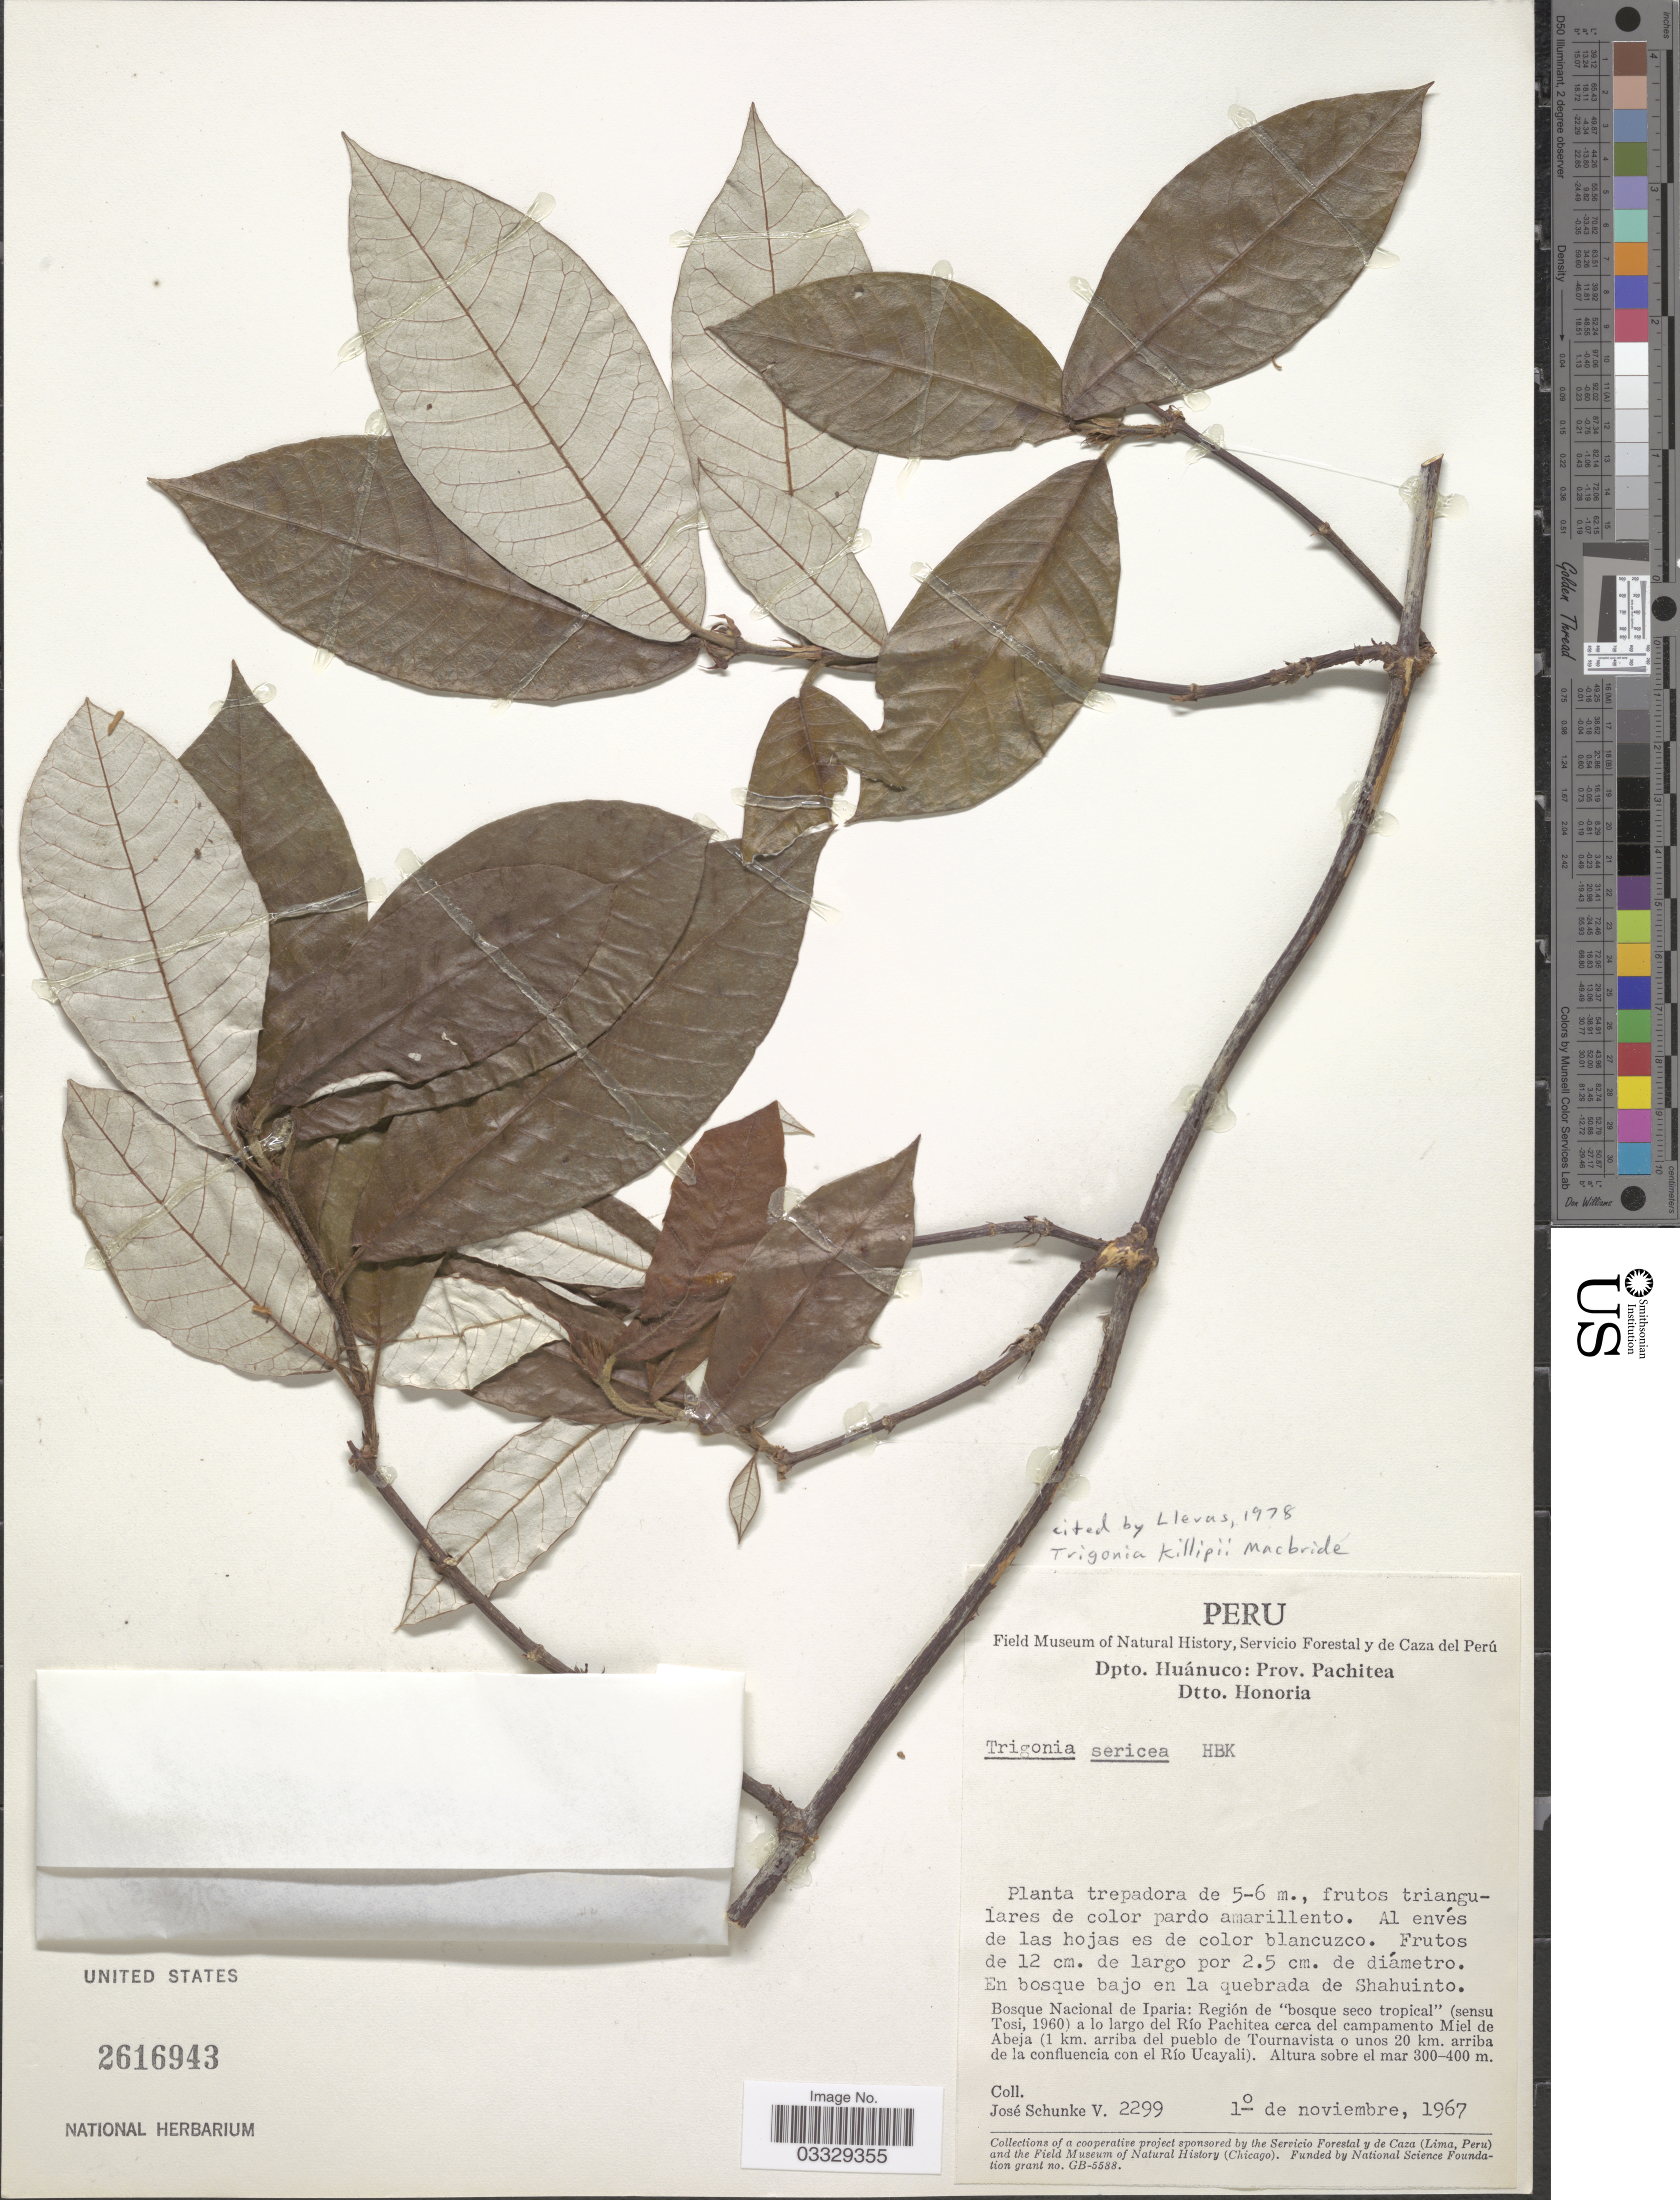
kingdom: Plantae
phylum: Tracheophyta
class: Magnoliopsida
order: Malpighiales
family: Trigoniaceae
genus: Trigonia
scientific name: Trigonia killipii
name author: J.F. Macbr.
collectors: J. Schunke Vigo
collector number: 2299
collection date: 1967-11-01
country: Peru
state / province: Huánuco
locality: Dpto. Huánuco: Prov. Pachitea. Dtto. Honoria. En bosque bajo en la quebrada de Shahuinto. Bosque Nacional de Iparia: Región de "bosque seco tropical" (sensu Tosi, 1960) a lo largo del Río Pachitea cerca del campamento Miel de Abeja (1 km. arriba del pueblo de Tournavista o unos 20 km. arriba de la confluencia con el Río Ucayali).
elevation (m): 300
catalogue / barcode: US 2616943